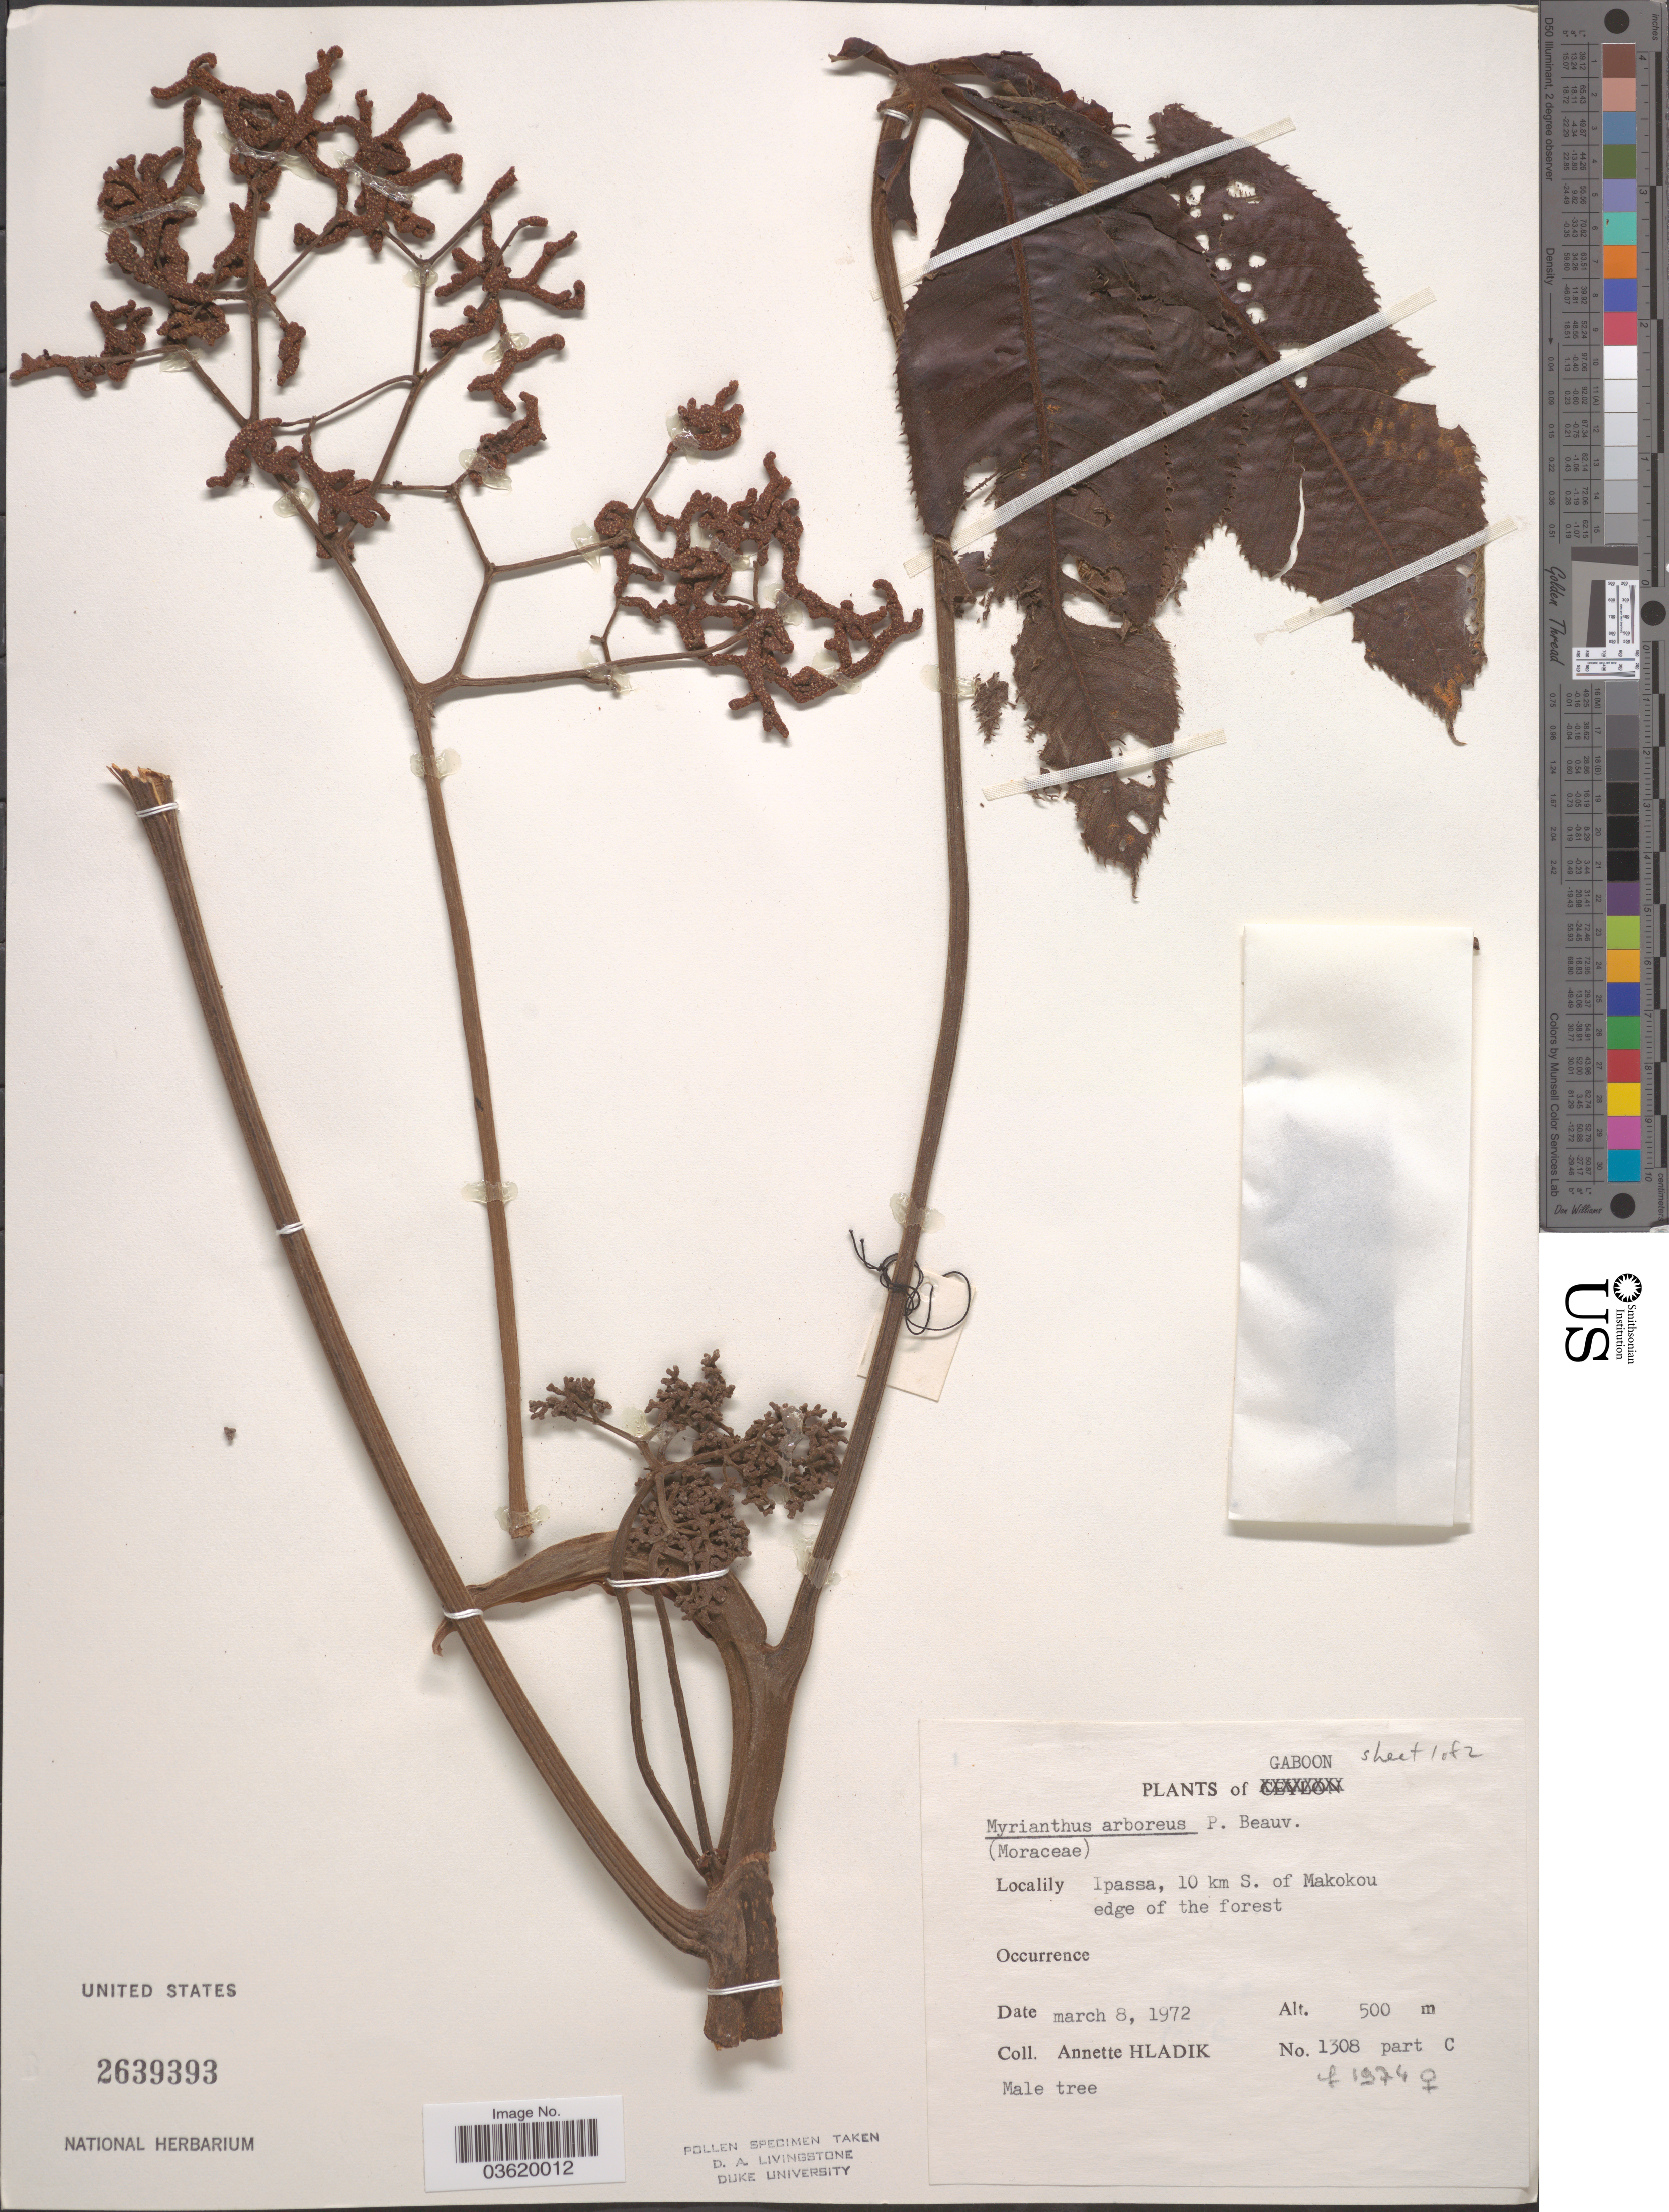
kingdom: Plantae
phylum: Tracheophyta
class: Magnoliopsida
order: Rosales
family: Urticaceae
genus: Myrianthus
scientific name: Myrianthus arboreus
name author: P. Beauv.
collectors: A. Hladik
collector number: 1308 part c?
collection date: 1972-03-08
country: Gabon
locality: Gaboon. Ipassa, 10 km S. of Makokou edge of the forest.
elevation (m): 500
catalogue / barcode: US 2639393